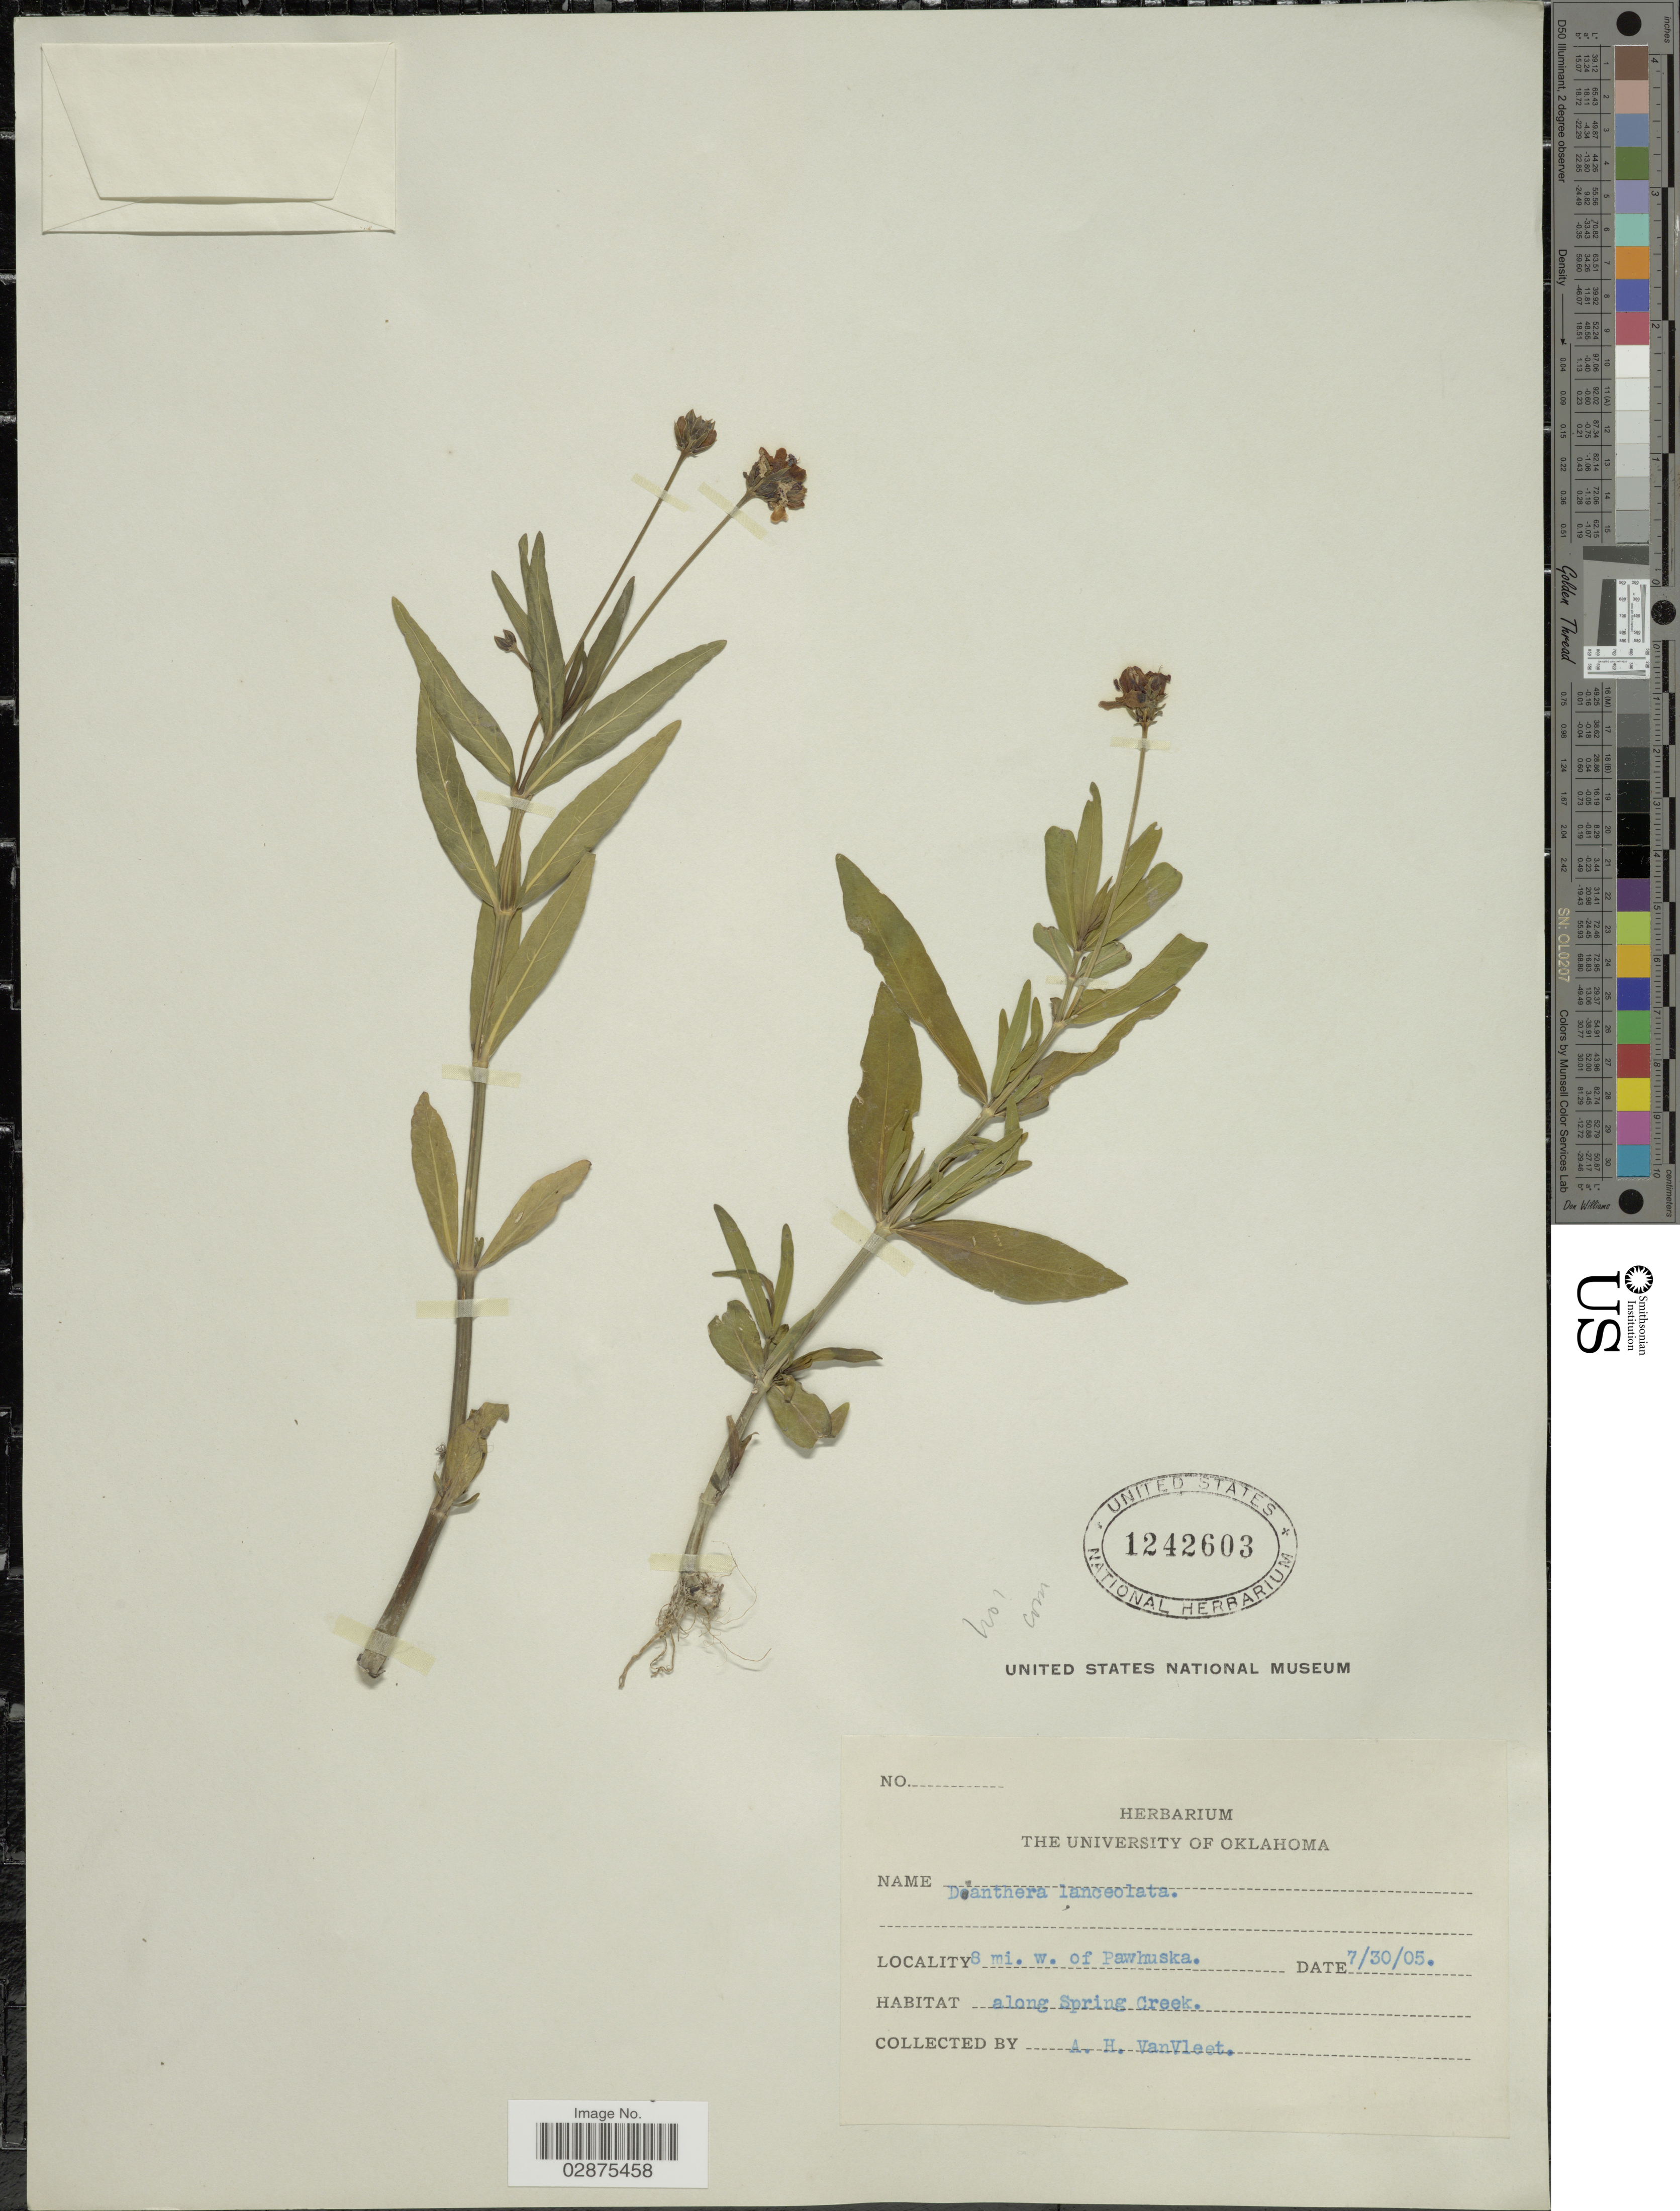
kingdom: Plantae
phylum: Tracheophyta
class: Magnoliopsida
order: Lamiales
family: Acanthaceae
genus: Justicia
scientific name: Justicia americana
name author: (L.) Vahl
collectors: A. H. Van Vleet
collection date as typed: Transcribed d/m/y: 30/7/5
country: United States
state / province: Oklahoma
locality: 8 mi. w. of Pawhuska. Along Spring Creek.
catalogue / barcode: US 1242603